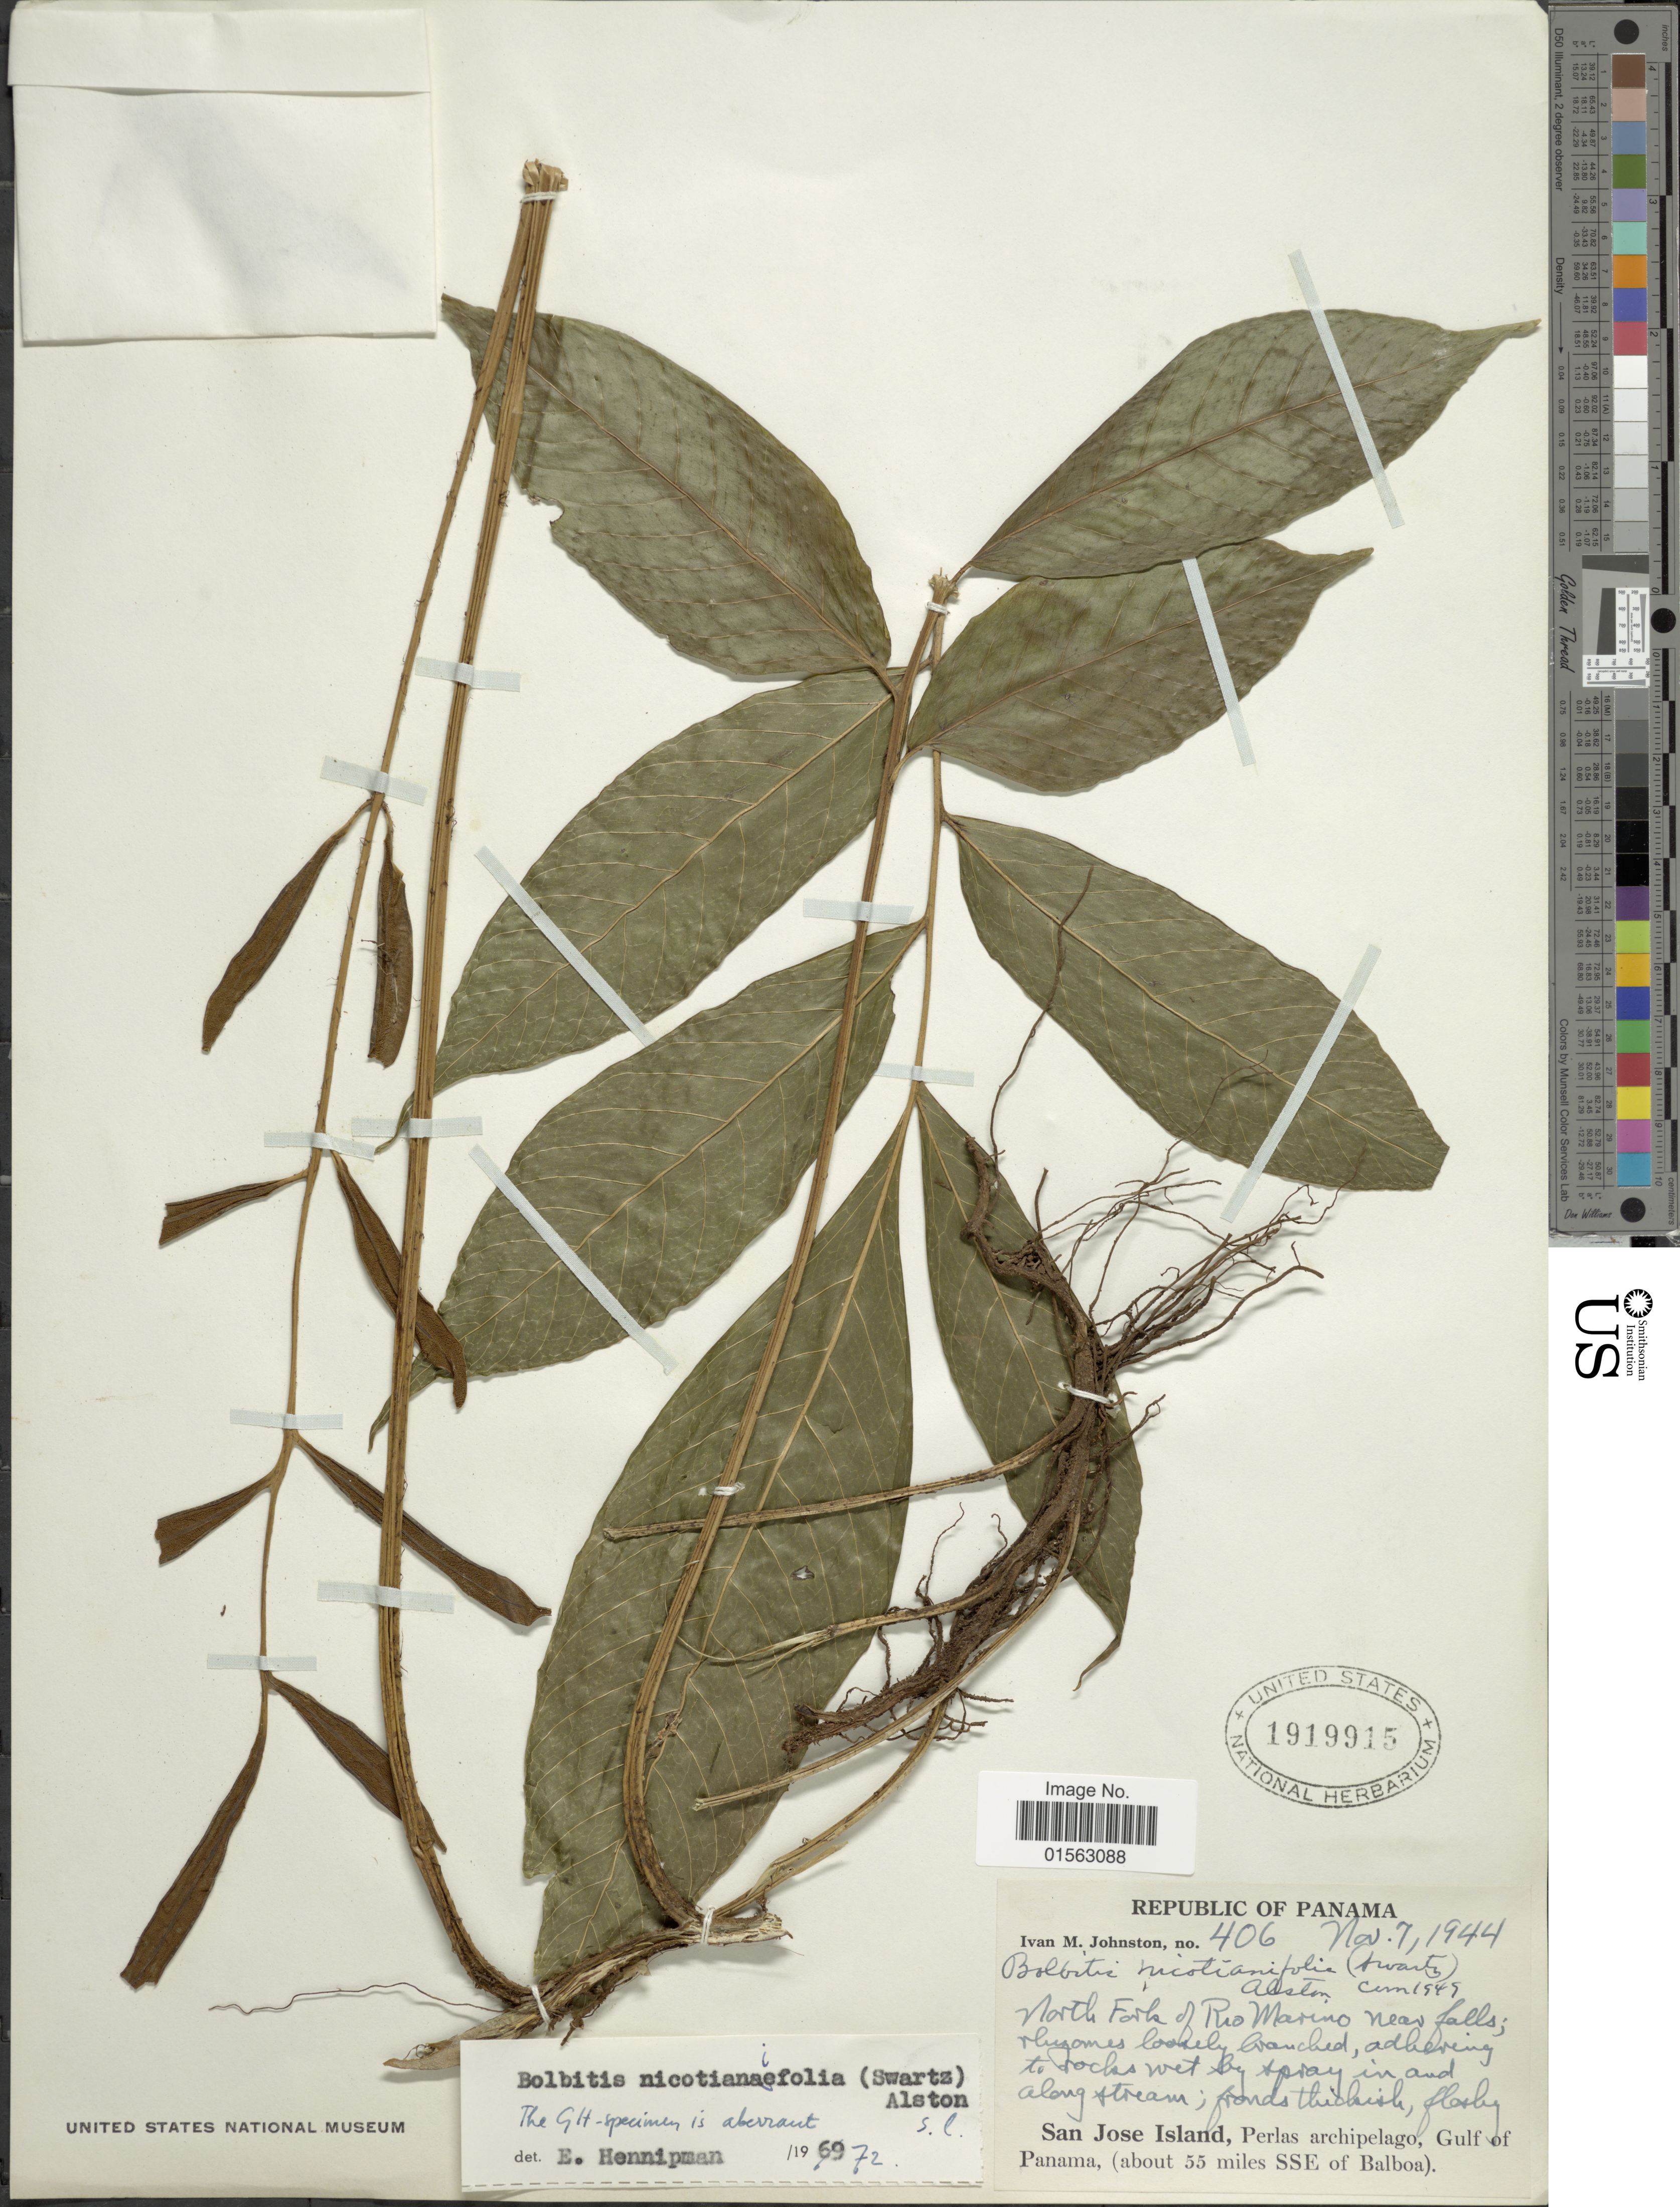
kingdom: Plantae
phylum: Tracheophyta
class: Polypodiopsida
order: Polypodiales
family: Dryopteridaceae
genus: Mickelia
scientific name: Mickelia nicotianifolia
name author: (Sw.) R.C. Moran et al.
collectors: I.M. Johnston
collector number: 406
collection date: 1944-11-07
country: Panama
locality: Republic of Panama, North Fork of Rio Marino near falls, San Jose Island, Perlas archipelago, Gulf of Panama, (about 55 miles SSE of Balboa)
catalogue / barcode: US 1919915